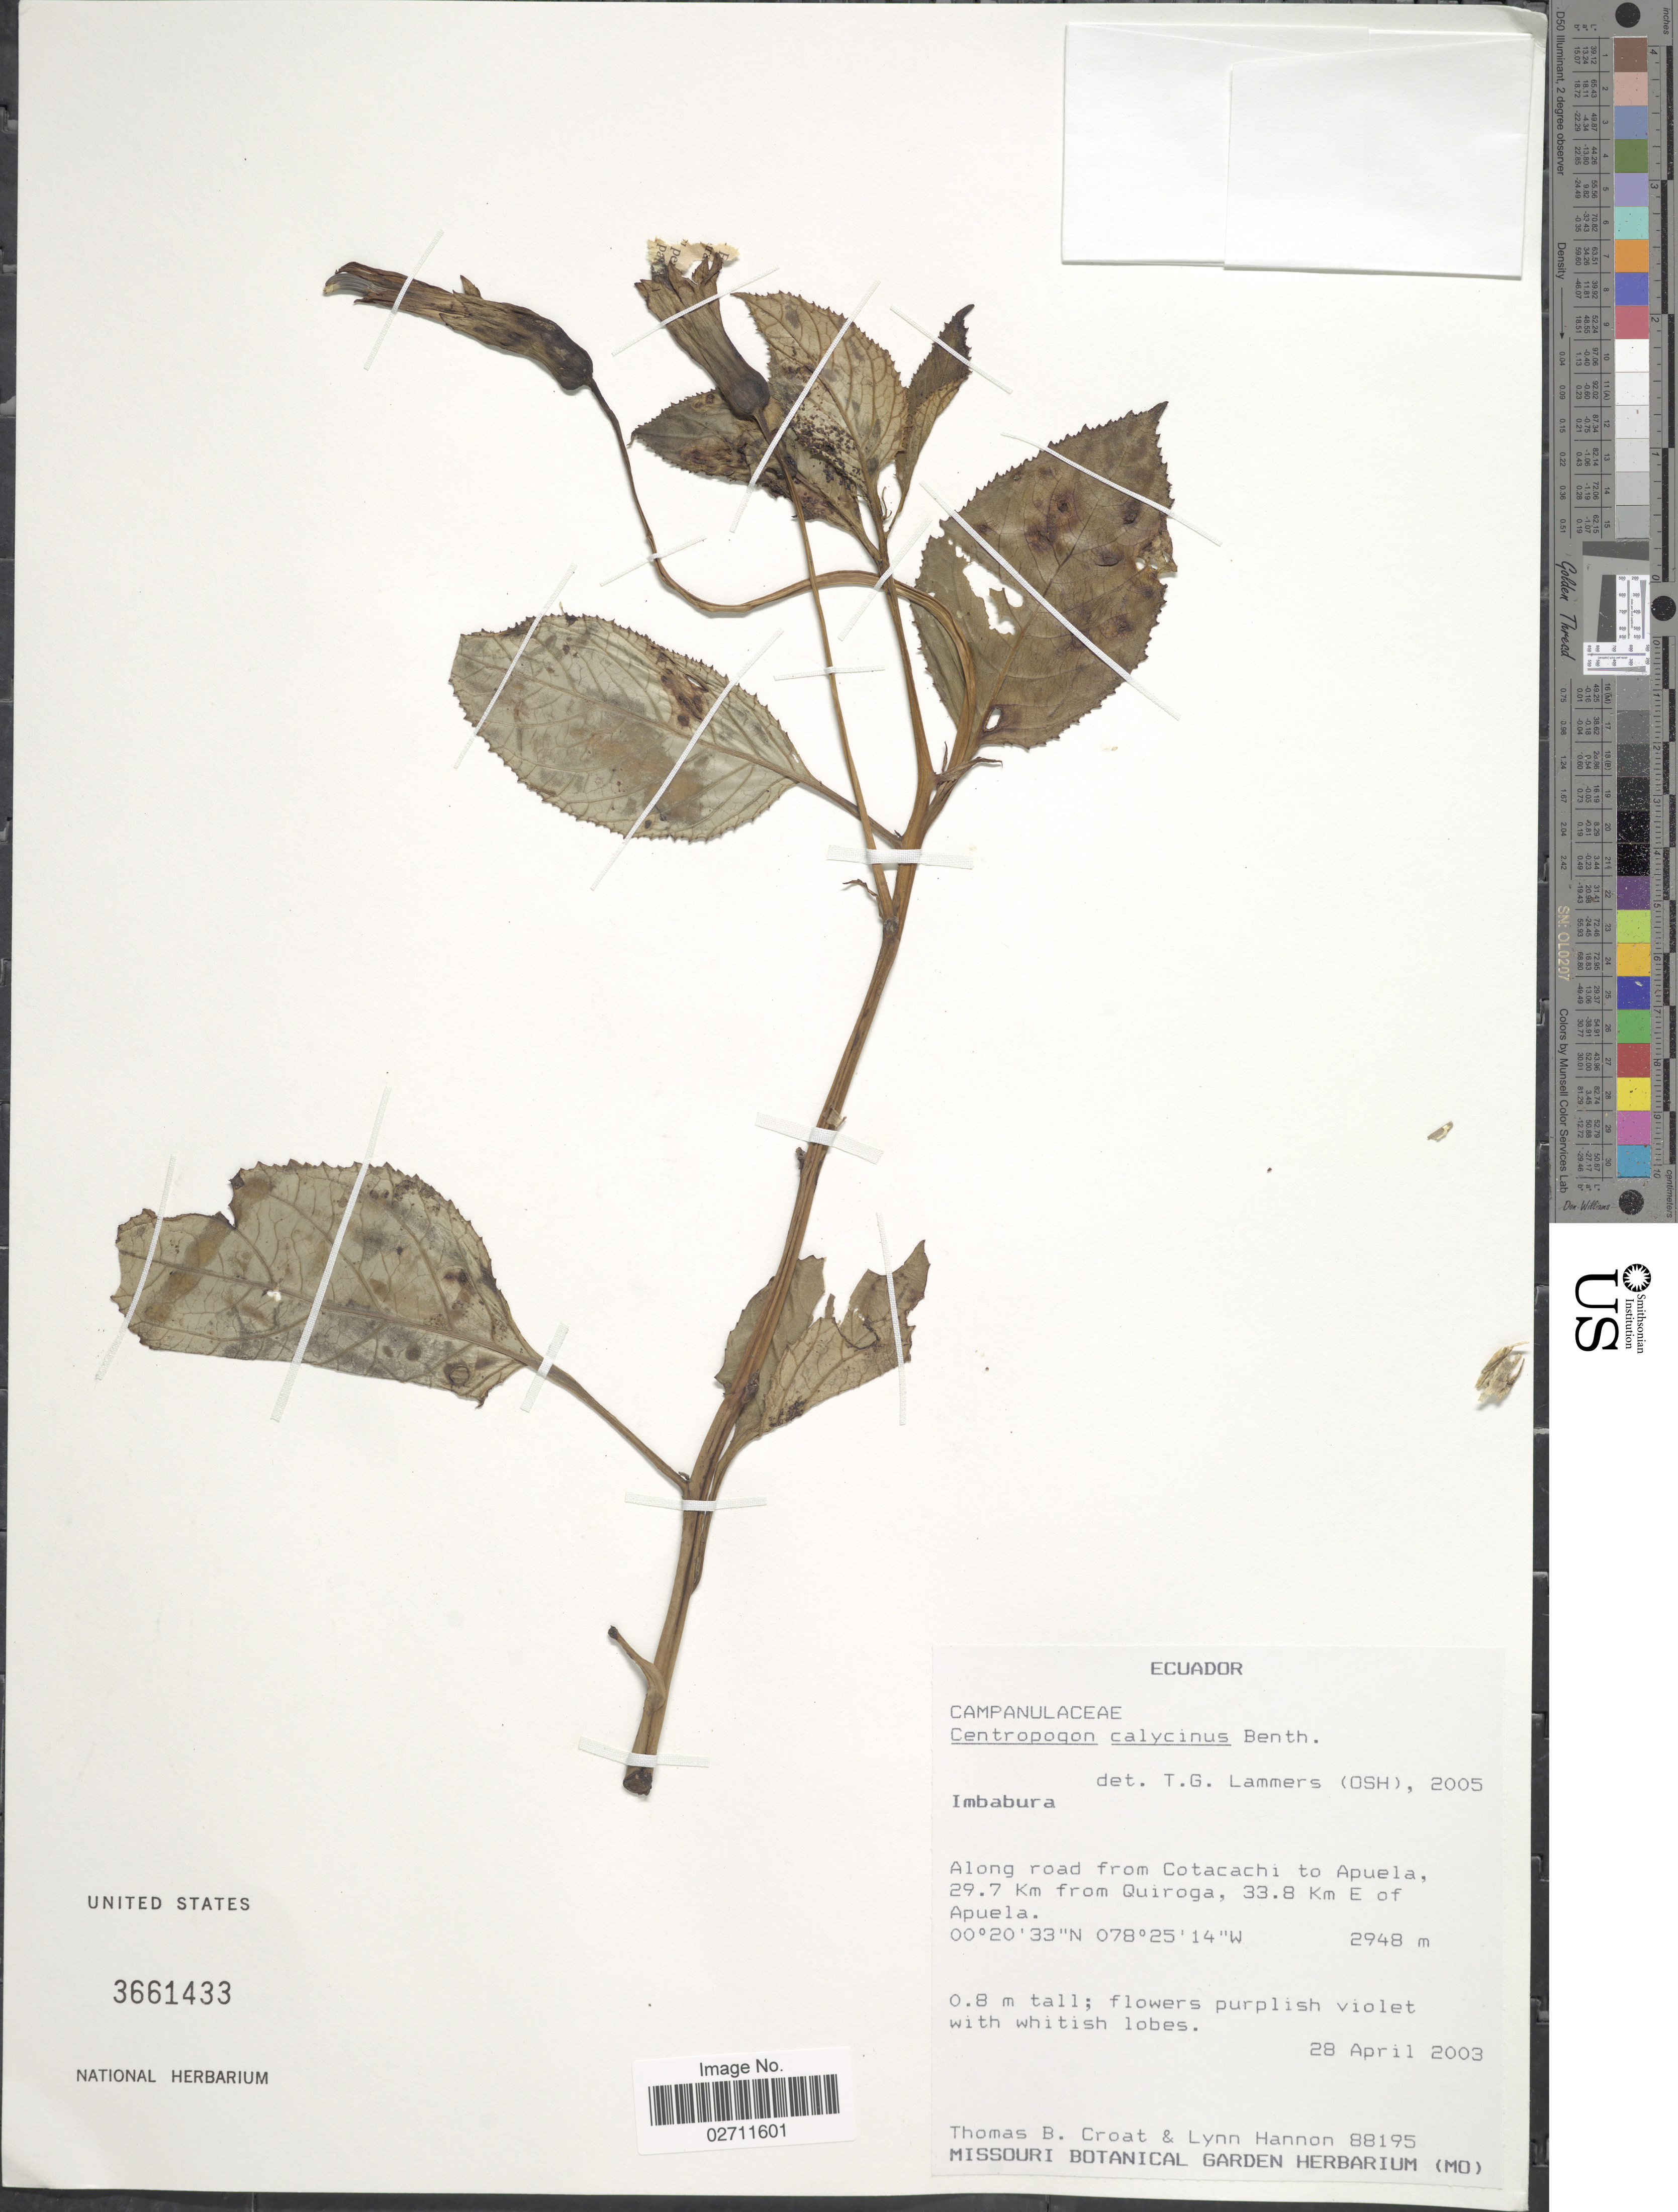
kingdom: Plantae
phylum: Tracheophyta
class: Magnoliopsida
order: Asterales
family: Campanulaceae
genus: Centropogon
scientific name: Centropogon calycinus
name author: Benth.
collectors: T. B. Croat & L. Hannon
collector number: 88195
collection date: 2003-04-28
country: Ecuador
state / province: Imbabura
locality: Along road from Cotacachi to Apuela. 29.7 Km from Quiroga, 33.8 Km E of Apuela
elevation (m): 2948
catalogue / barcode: US 3661433